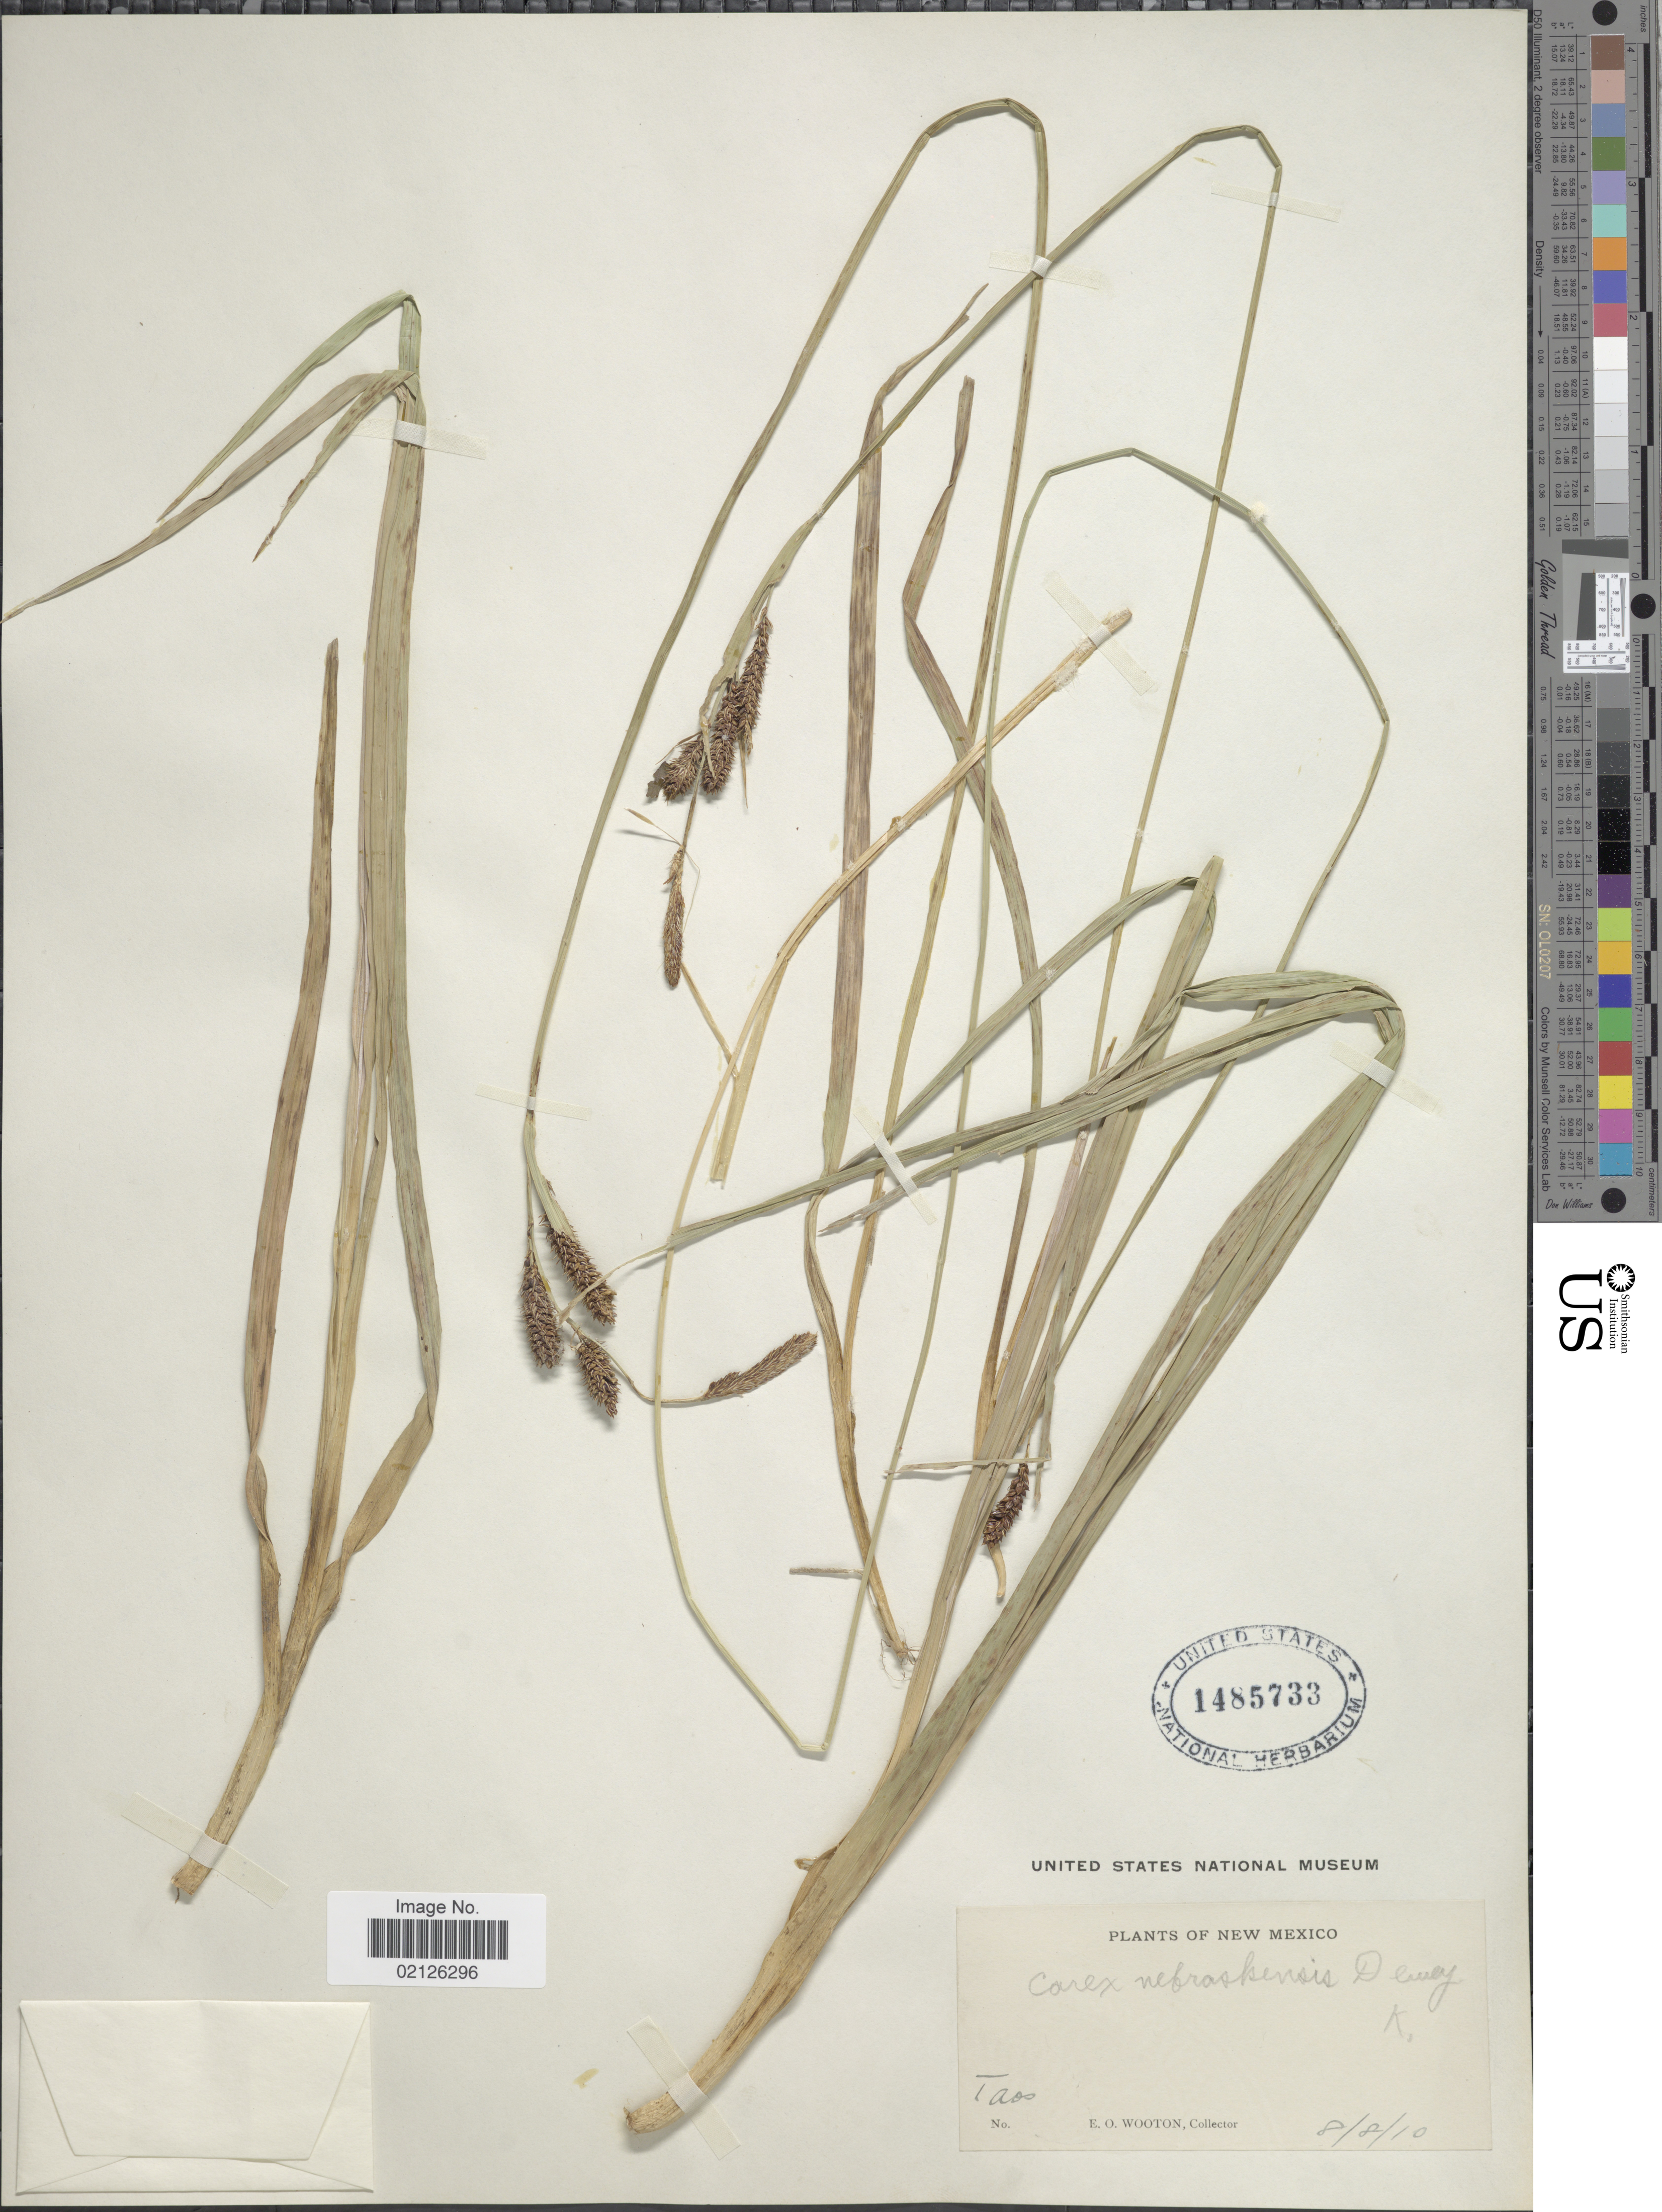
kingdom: Plantae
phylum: Tracheophyta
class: Liliopsida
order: Poales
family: Cyperaceae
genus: Carex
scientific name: Carex nebrascensis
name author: Dewey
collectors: E. O. Wooton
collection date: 1910-08-08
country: United States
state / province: New Mexico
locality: Taos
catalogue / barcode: US 1485733